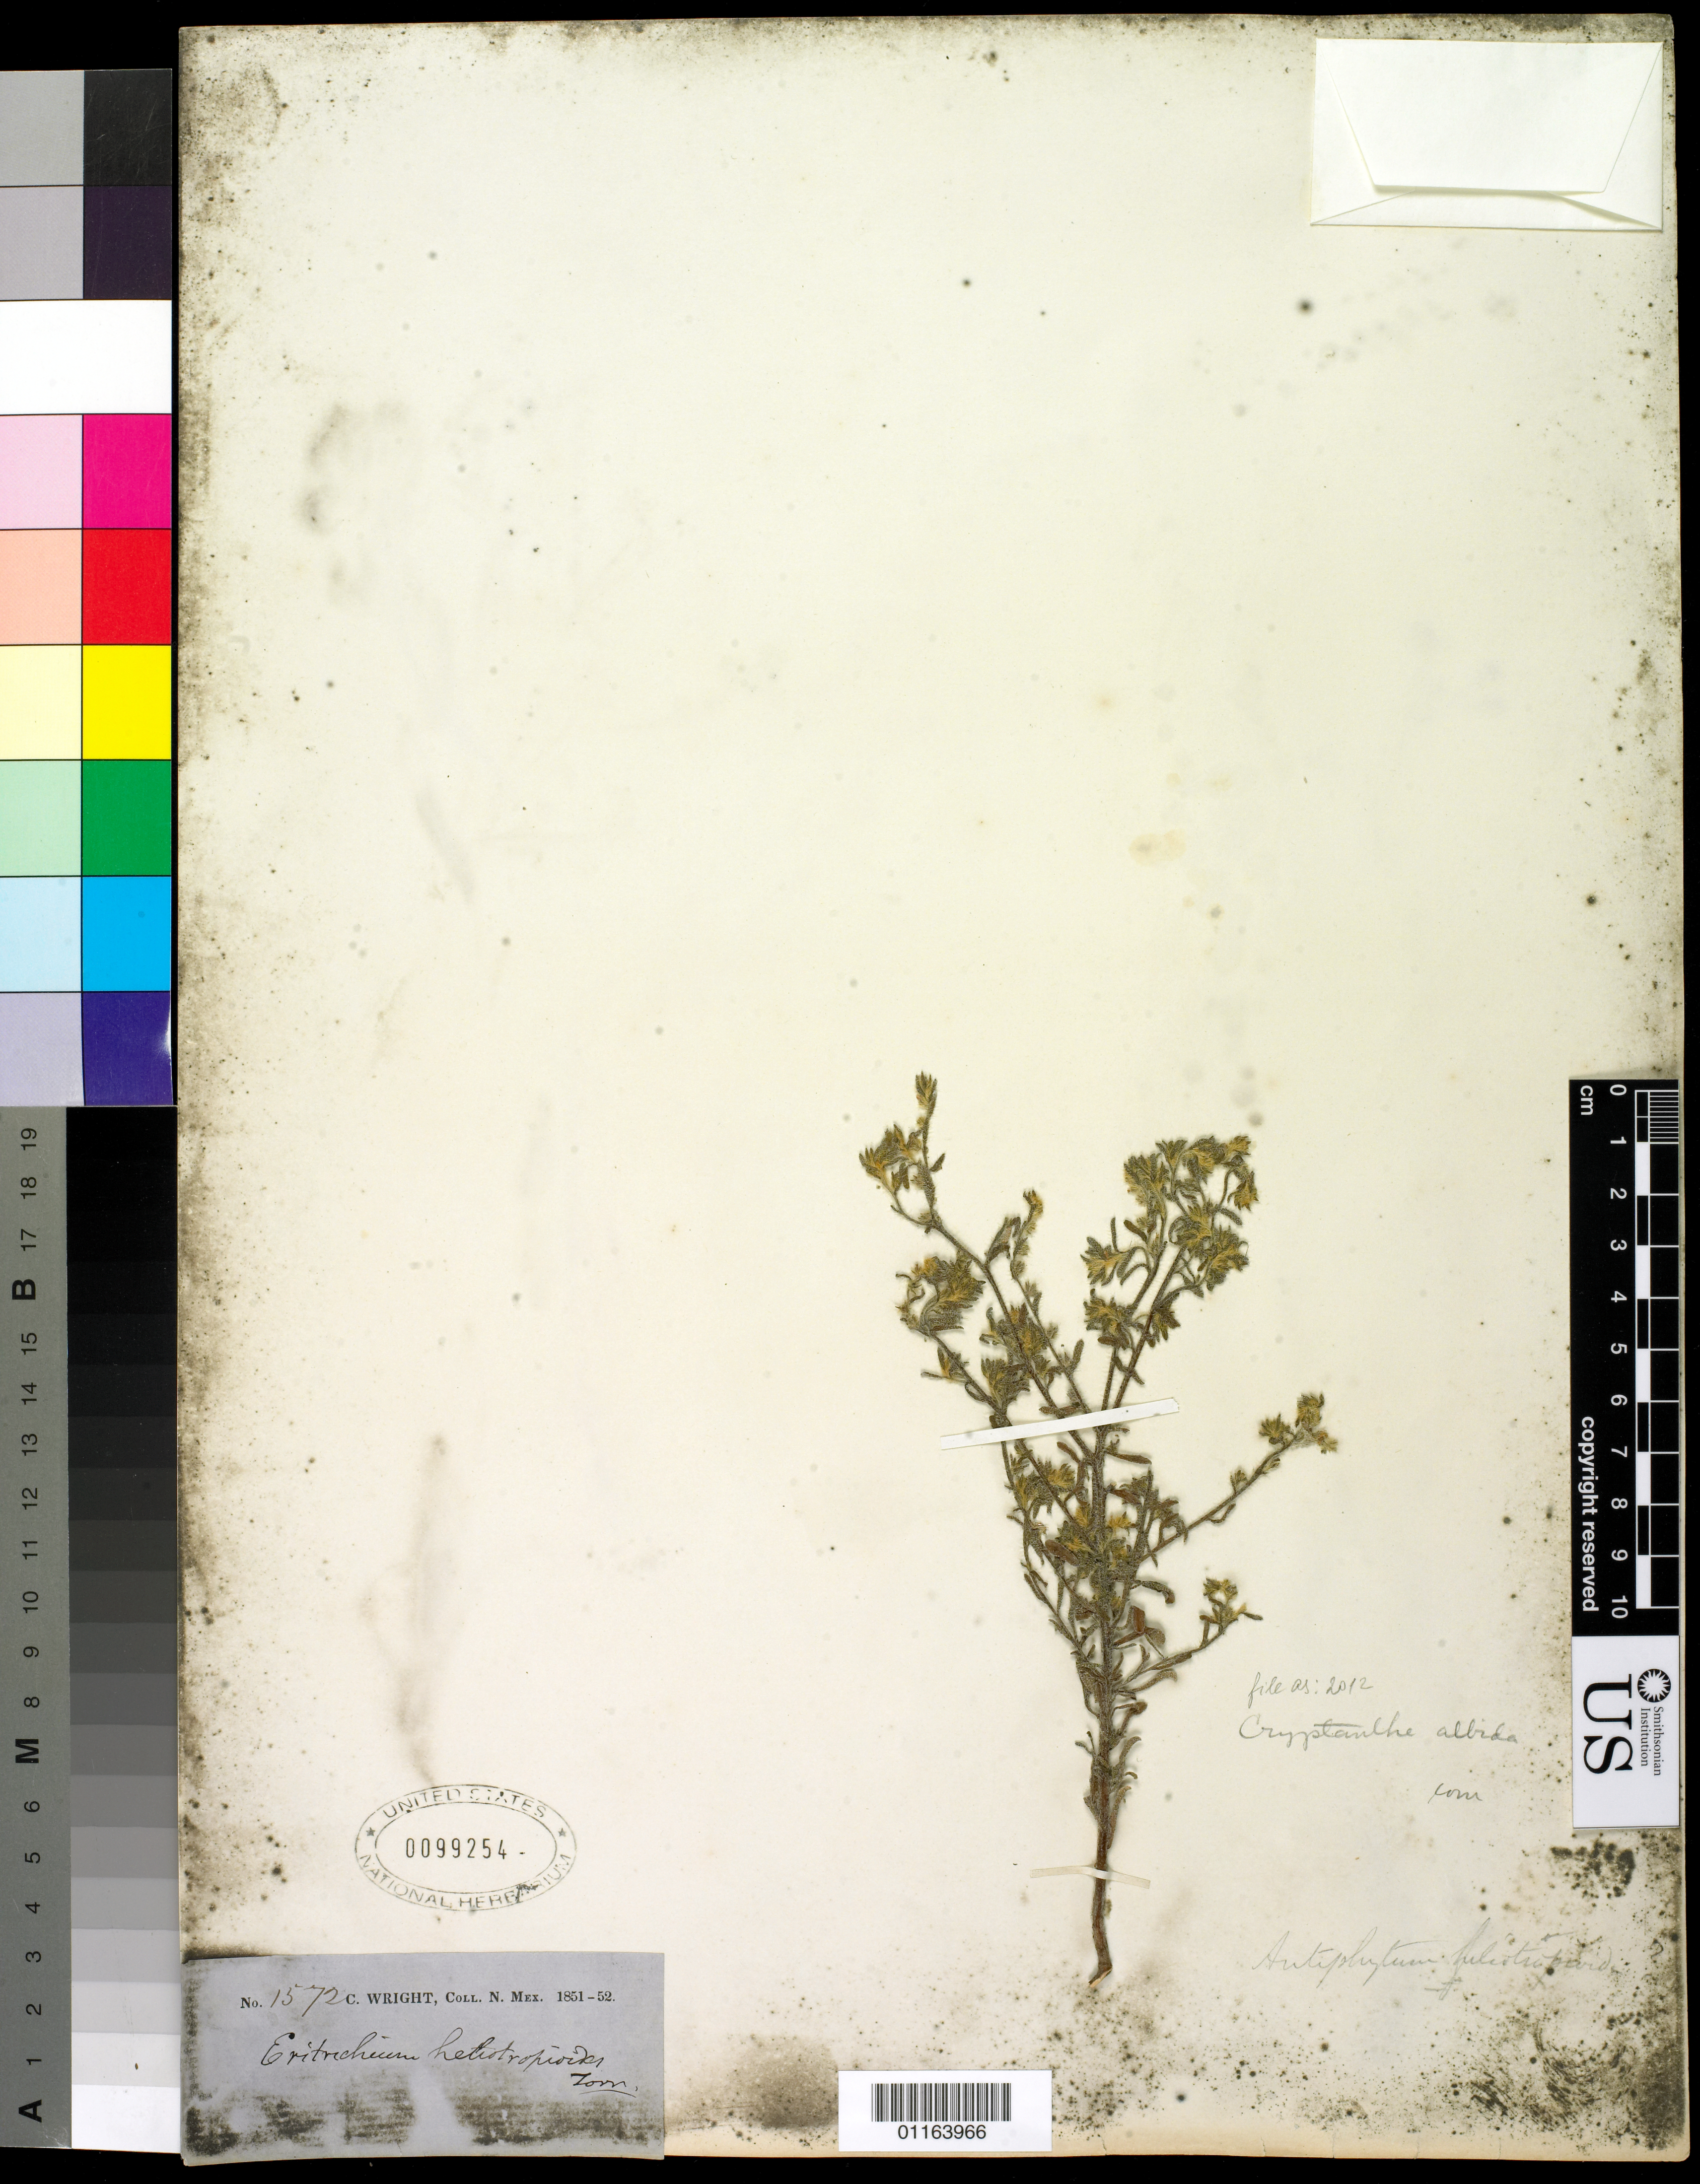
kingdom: Plantae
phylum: Tracheophyta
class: Magnoliopsida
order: Boraginales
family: Boraginaceae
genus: Cryptantha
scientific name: Cryptantha albida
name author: (Kunth) I.M. Johnst.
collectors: C. Wright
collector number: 1572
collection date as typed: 1851 to -- --- 1852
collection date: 1851/1852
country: United States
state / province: New Mexico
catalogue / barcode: US 99254